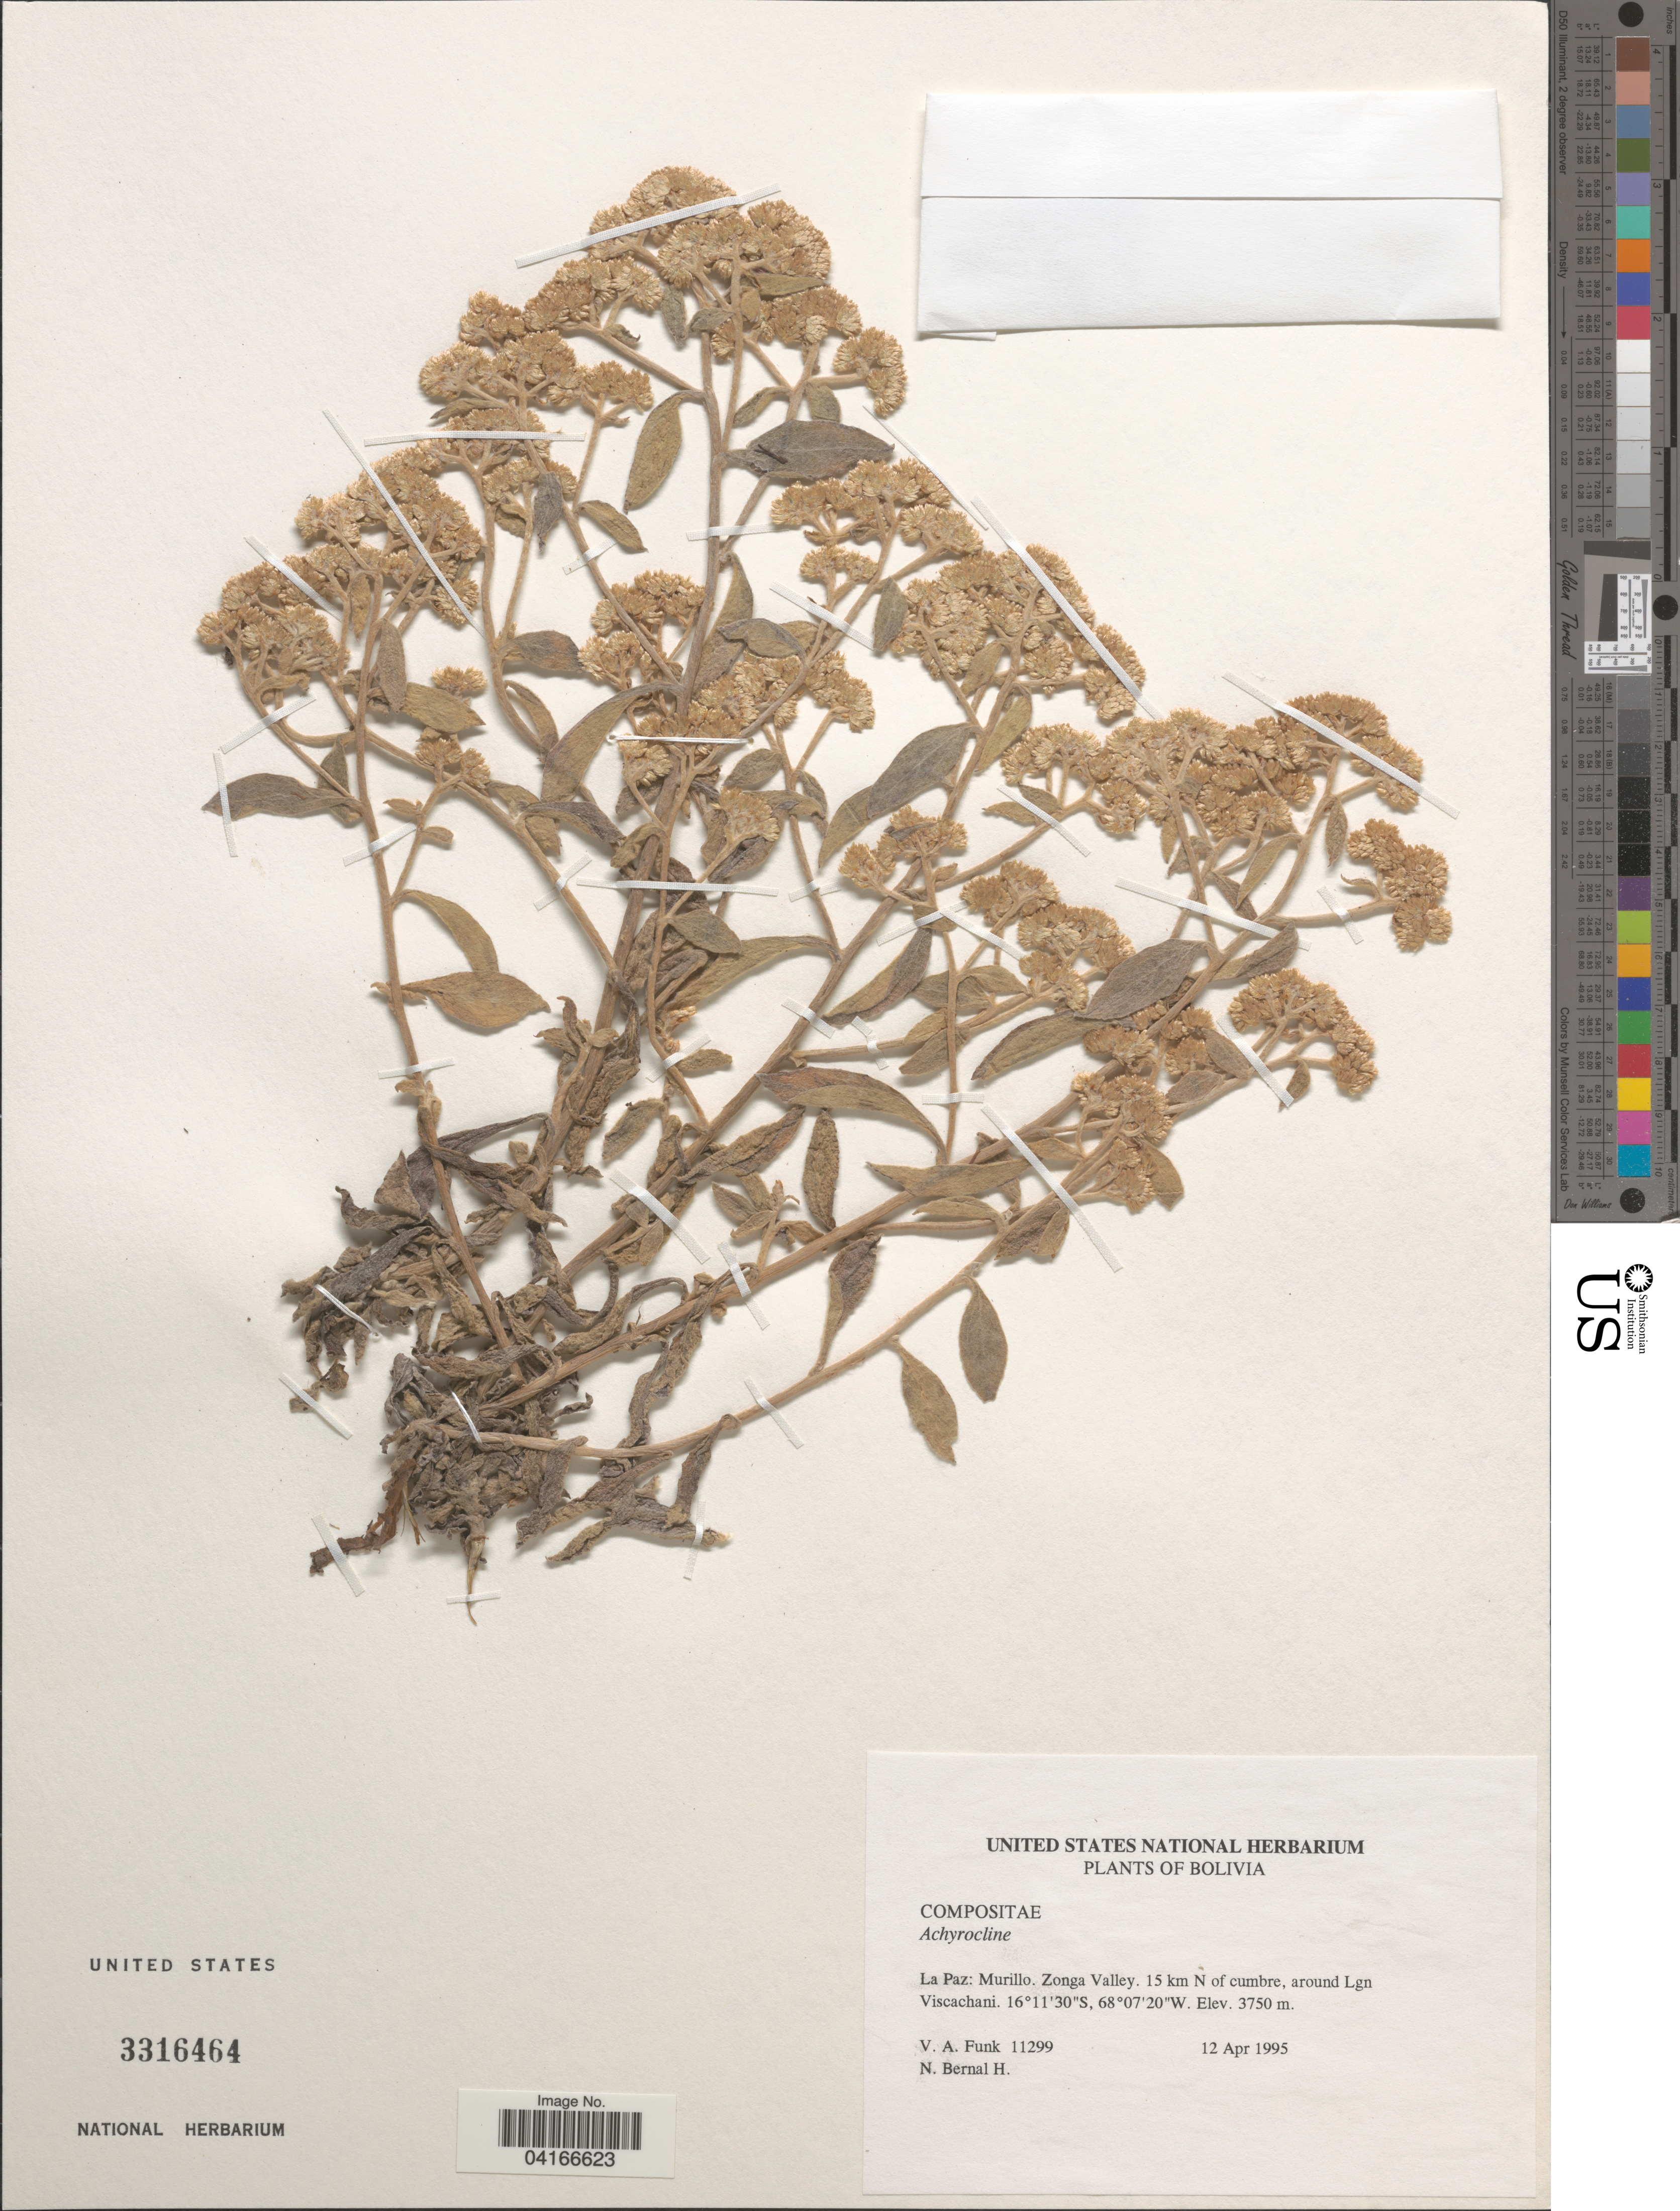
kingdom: Plantae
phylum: Tracheophyta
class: Magnoliopsida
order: Asterales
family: Asteraceae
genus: Achyrocline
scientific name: Achyrocline sp.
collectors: V. Funk & N. Bernal H.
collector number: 11299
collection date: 1995-04-12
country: Bolivia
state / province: La Paz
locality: Murillo. Zonga Valley. 15 km N of cumbre, around Lgn Viscachani.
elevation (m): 3750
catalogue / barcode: US 3316464